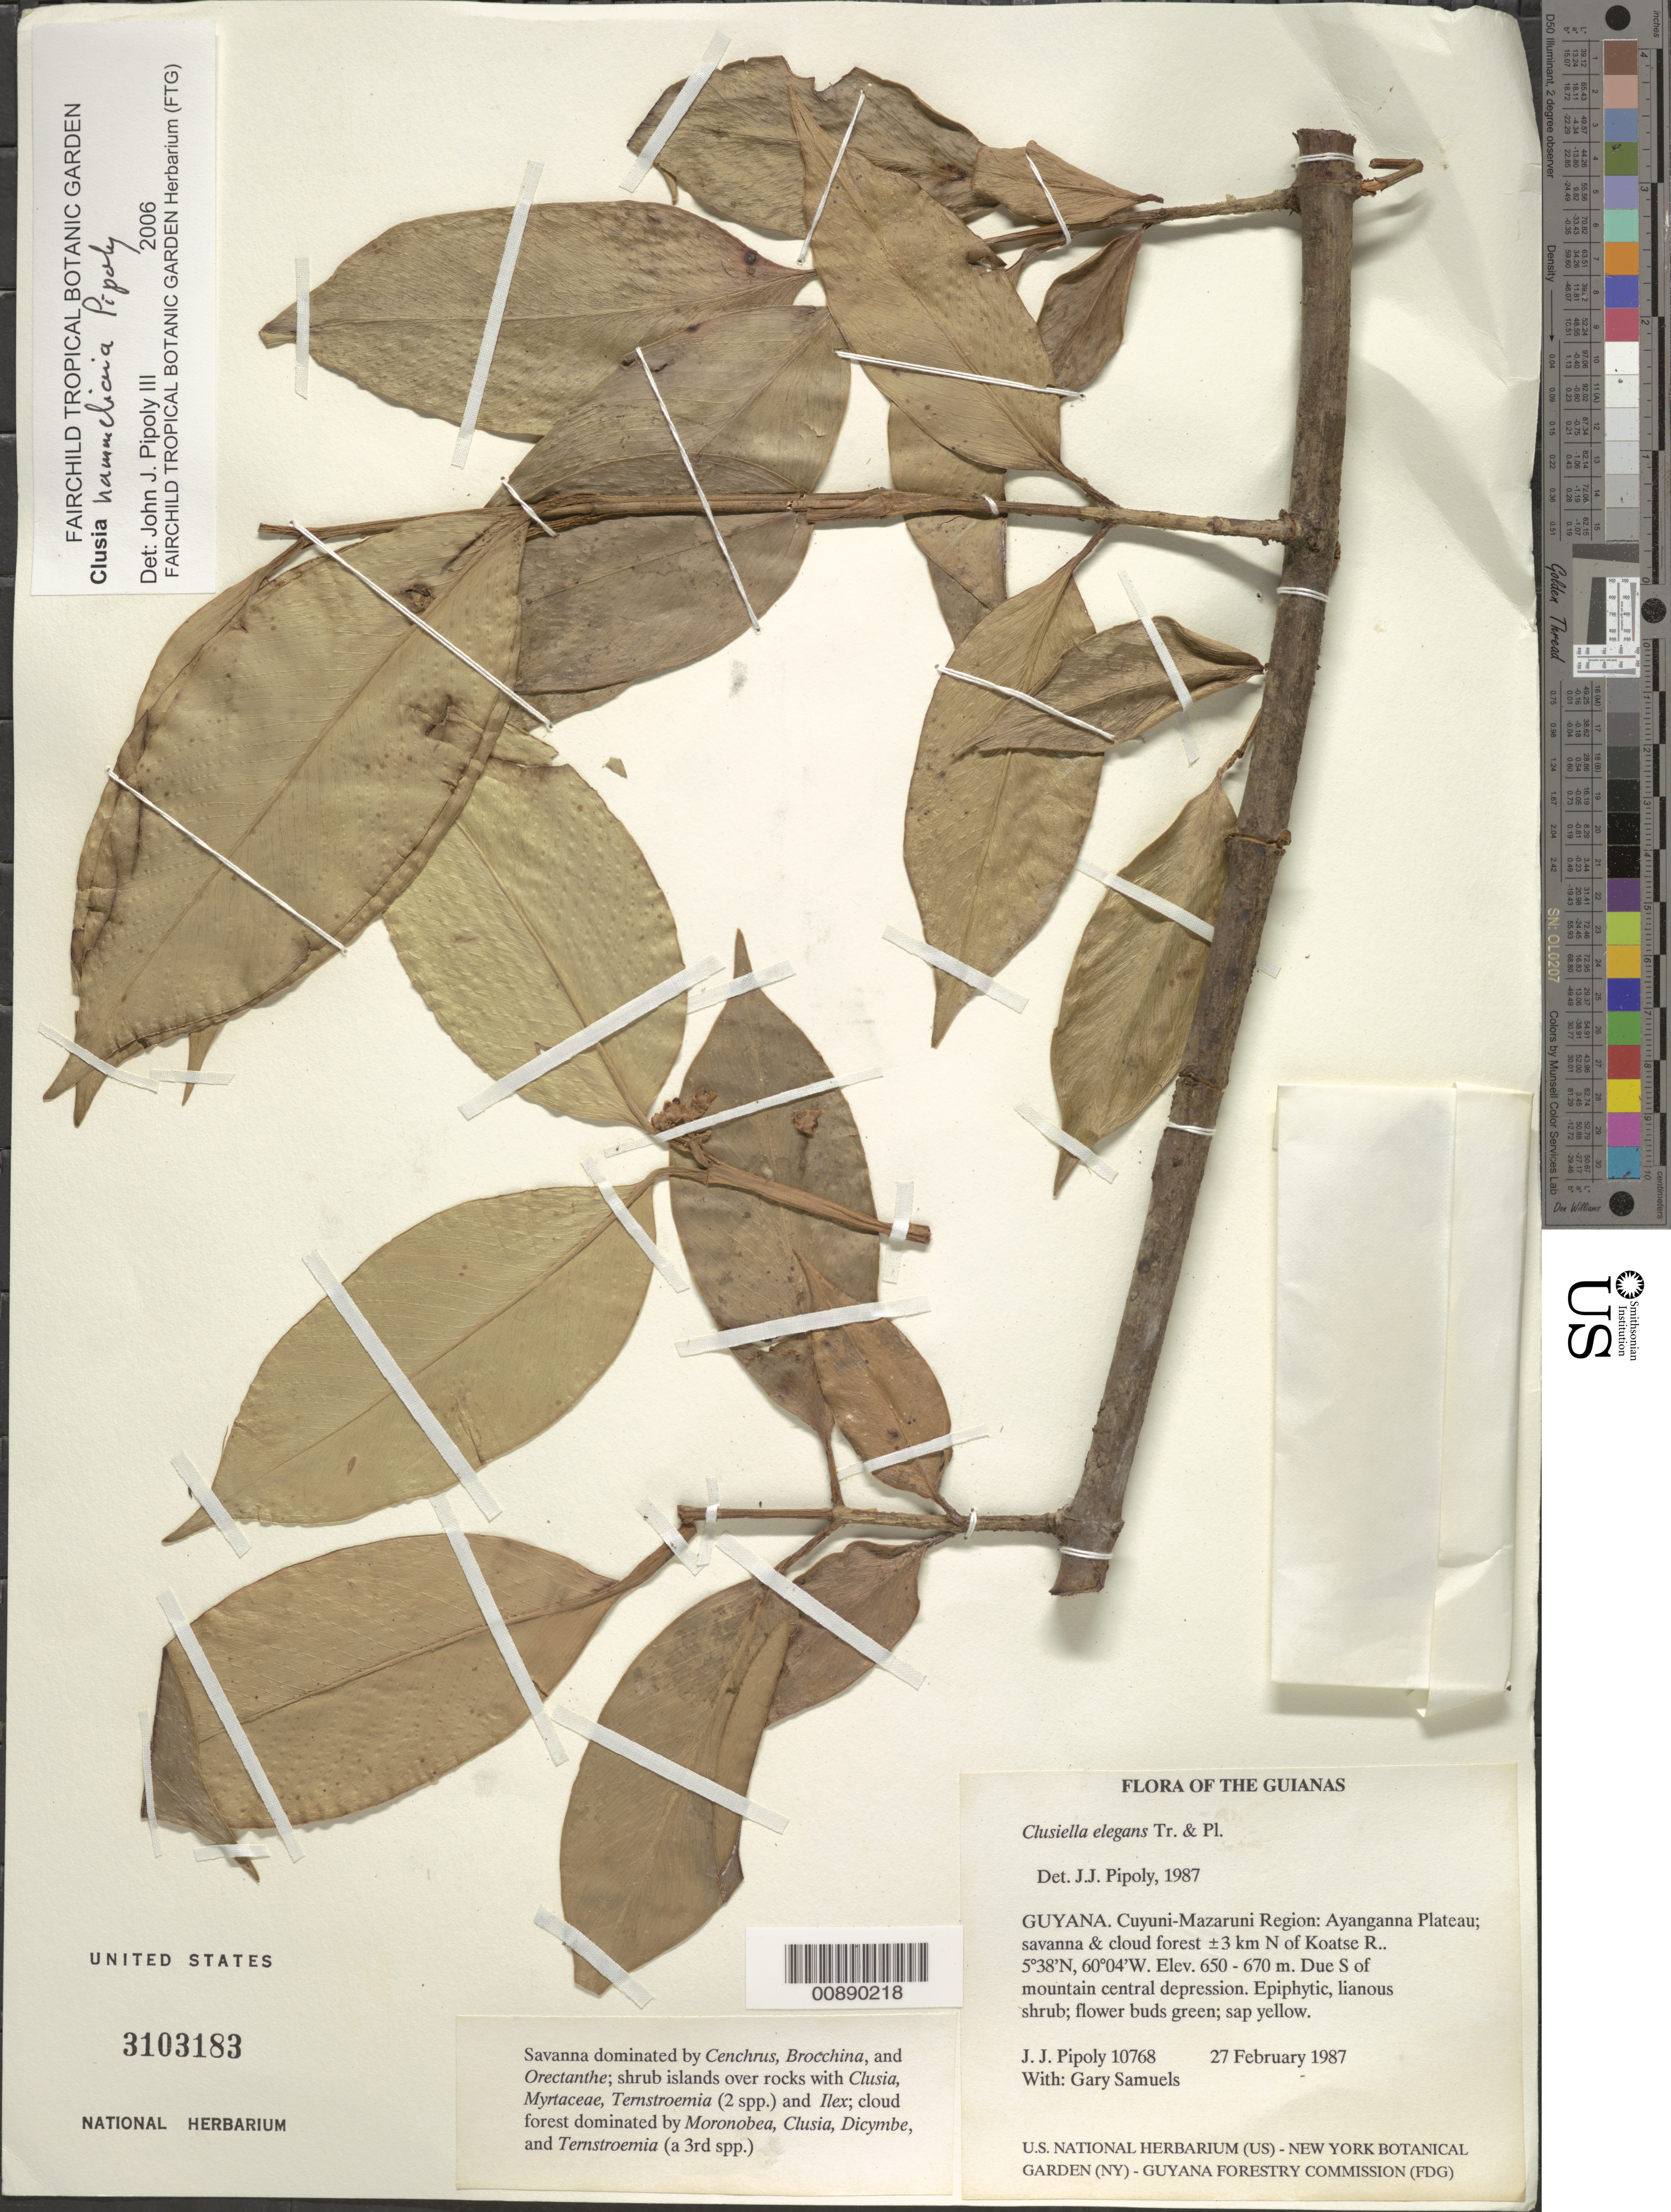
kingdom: Plantae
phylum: Tracheophyta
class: Magnoliopsida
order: Malpighiales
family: Clusiaceae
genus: Clusia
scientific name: Clusia hammeliana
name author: Pipoly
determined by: Pipoly, J. J., III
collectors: J. J. Pipoly & G. Bacchus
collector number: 10768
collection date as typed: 27 February 1987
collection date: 1987-02-27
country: Guyana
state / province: Cuyuni-Mazaruni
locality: Ayanganna Plateau; ±3 km N of Koatse R, due S of mountain central depression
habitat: Savanna and cloud forest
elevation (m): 650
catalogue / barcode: US 3103183